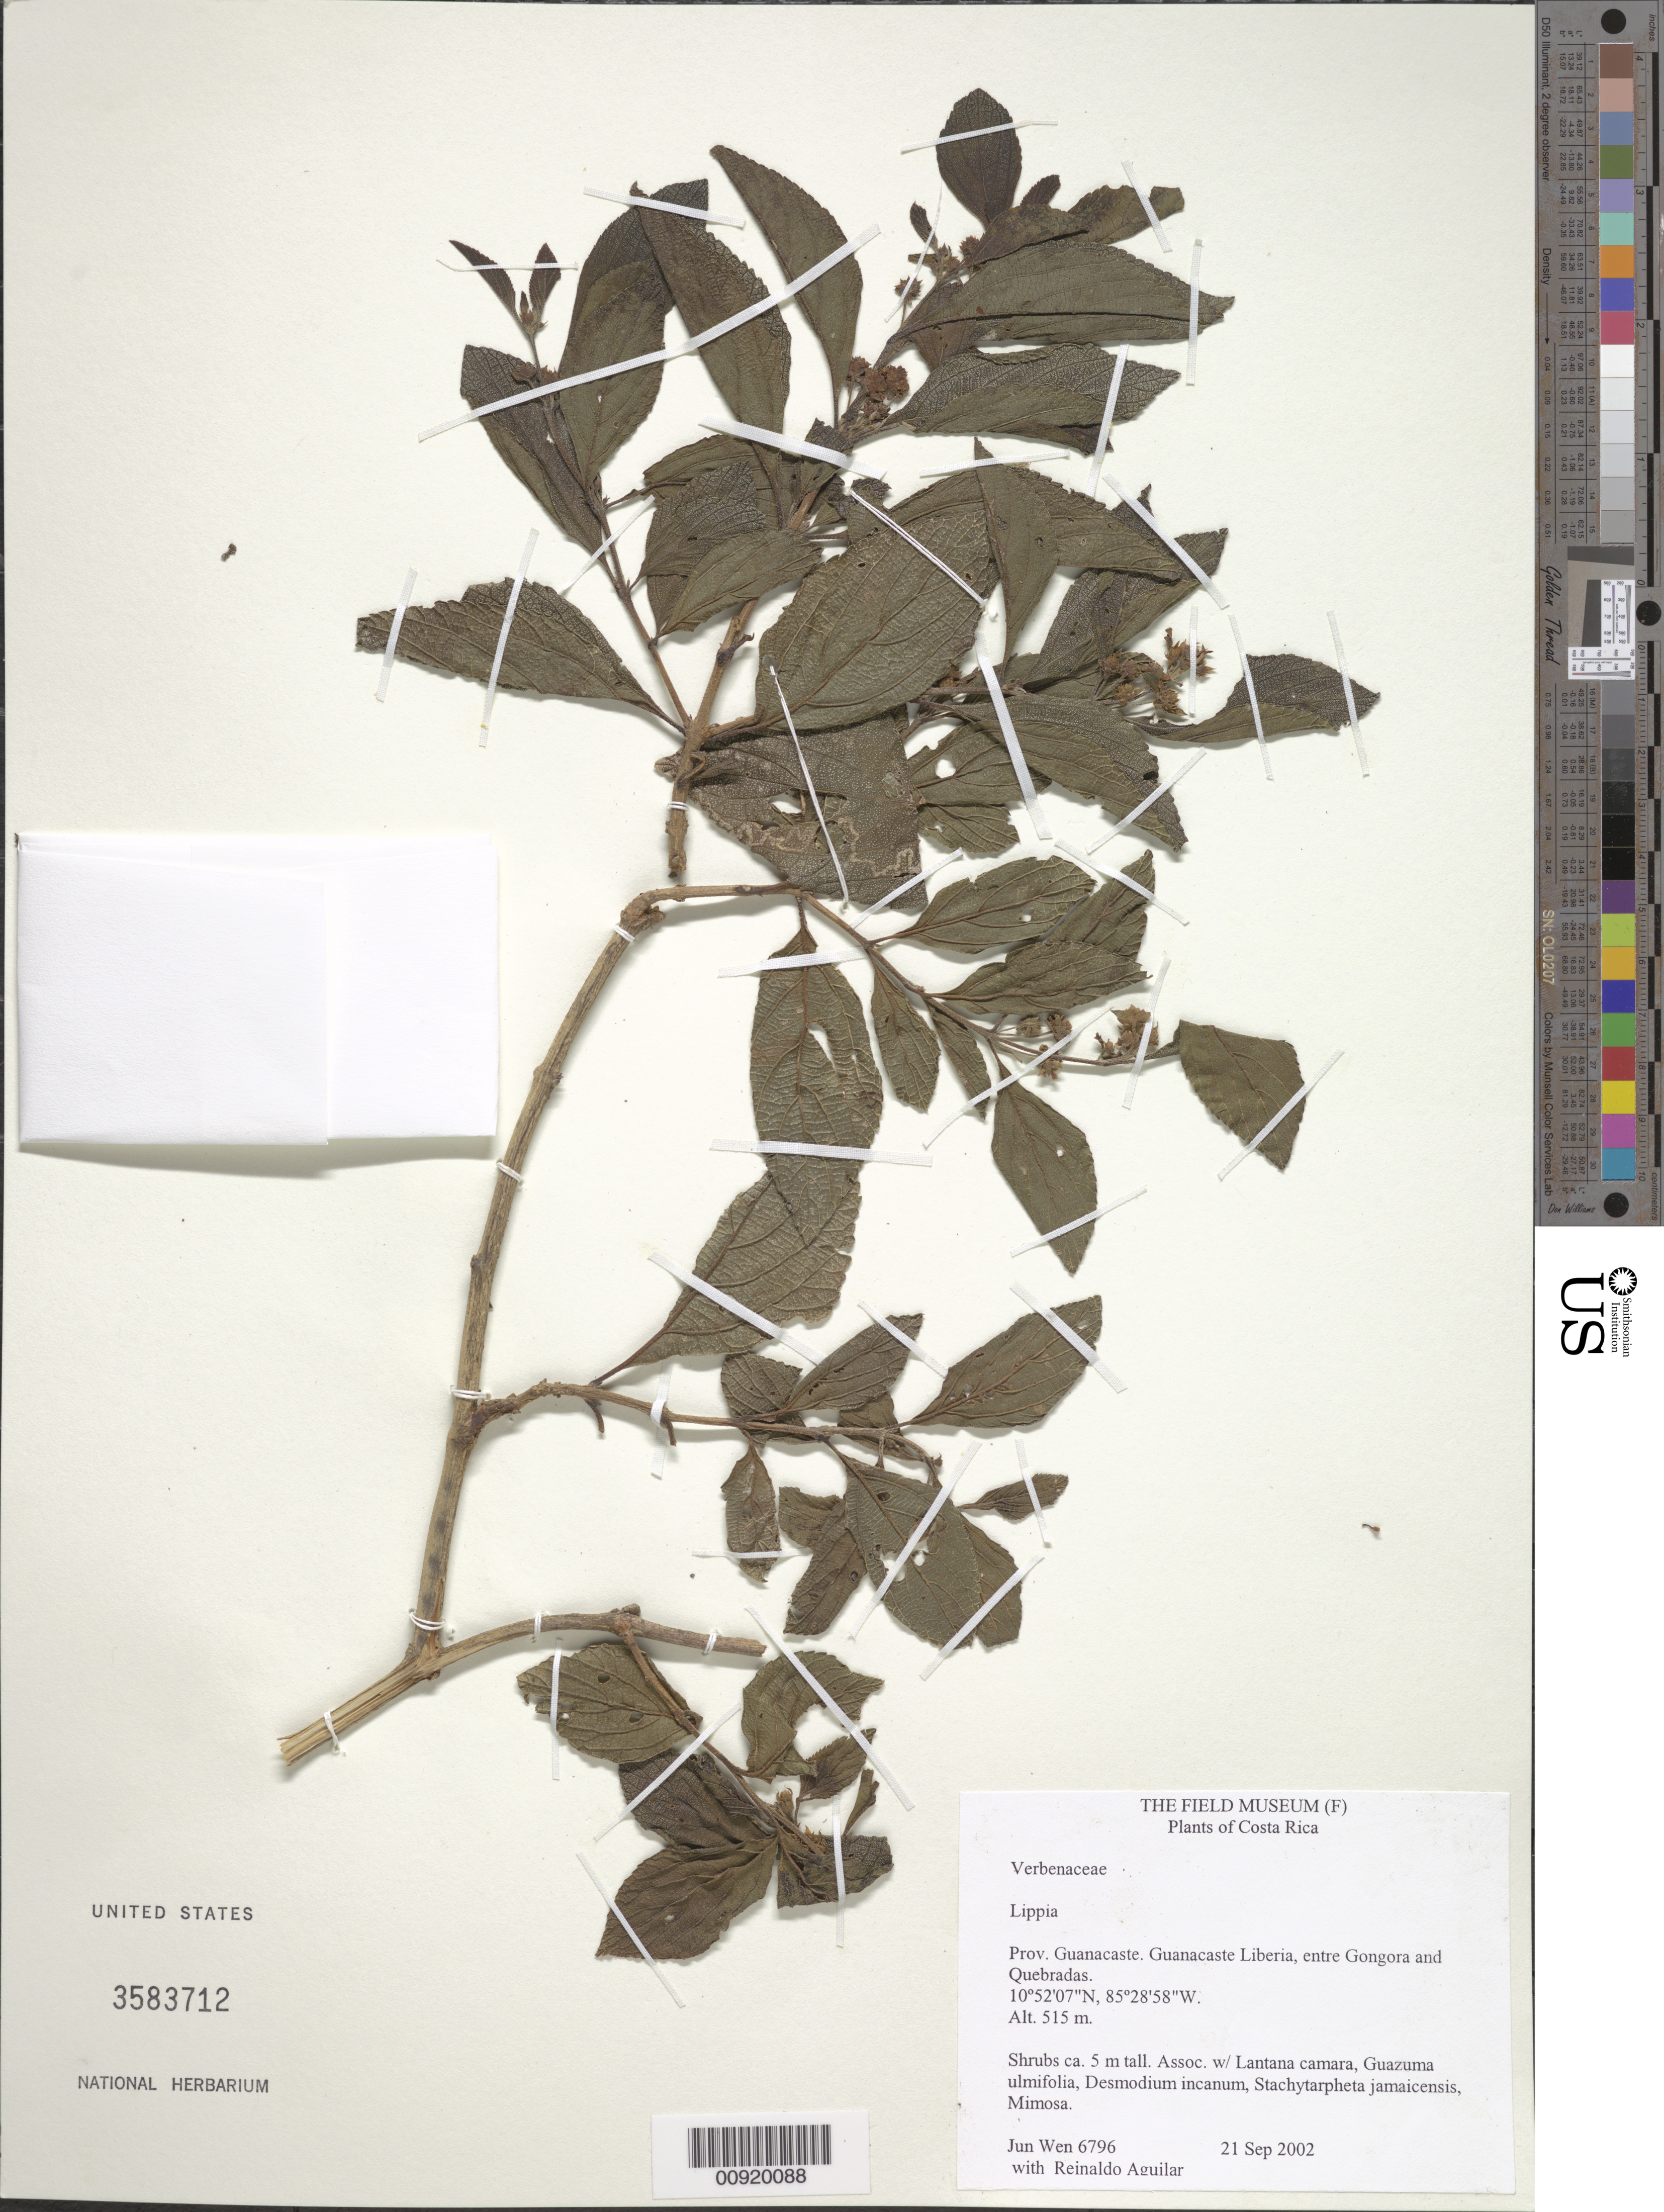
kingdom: Plantae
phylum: Tracheophyta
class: Magnoliopsida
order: Lamiales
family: Verbenaceae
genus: Lippia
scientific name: Lippia sp.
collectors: J. Wen & R. Aguilar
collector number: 6796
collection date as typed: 21 Sep 2002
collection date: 2002-09-21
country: Costa Rica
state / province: Guanacaste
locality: Guanacaste Liberia, entre Gongora and Quebradas.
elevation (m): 515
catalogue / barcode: US 3583712